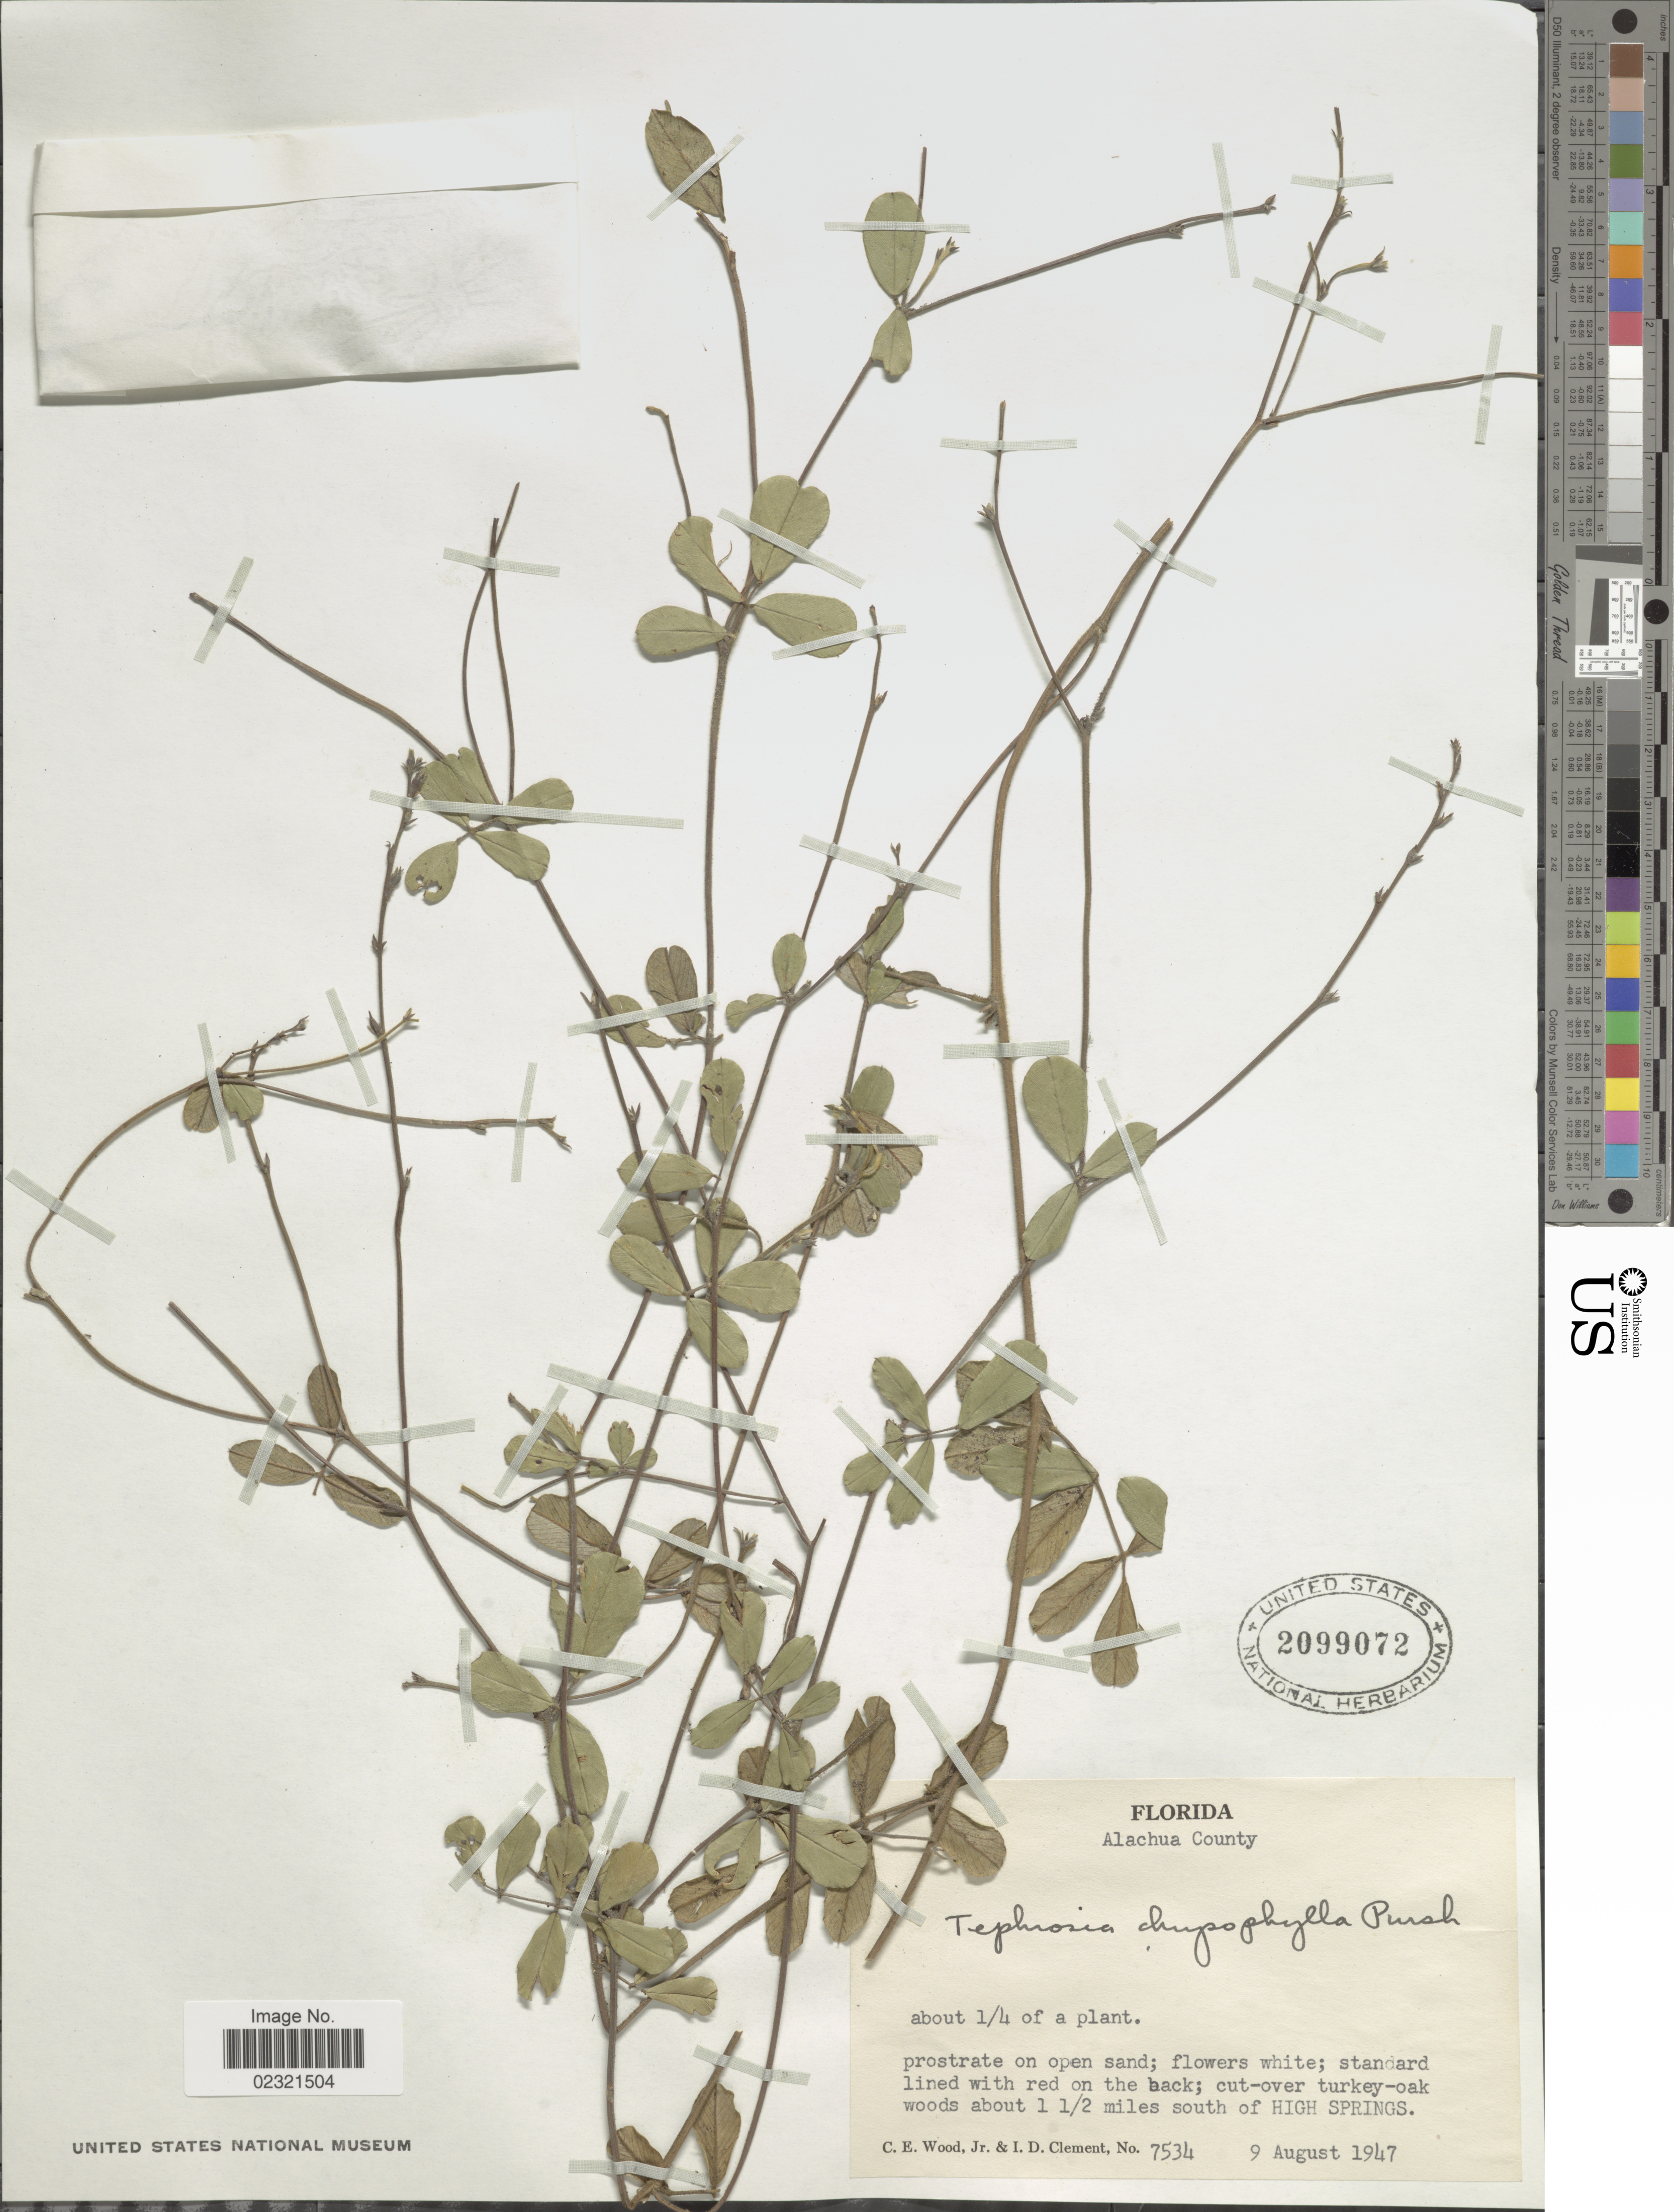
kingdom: Plantae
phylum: Tracheophyta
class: Magnoliopsida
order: Fabales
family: Fabaceae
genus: Tephrosia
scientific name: Tephrosia chrysophylla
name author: Pursh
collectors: C. Wood & I. Clement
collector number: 7534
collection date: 1947-08-09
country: United States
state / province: Florida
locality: Alachua County. Woods abourt 1½ miles south of High Springs.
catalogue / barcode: US 2099072